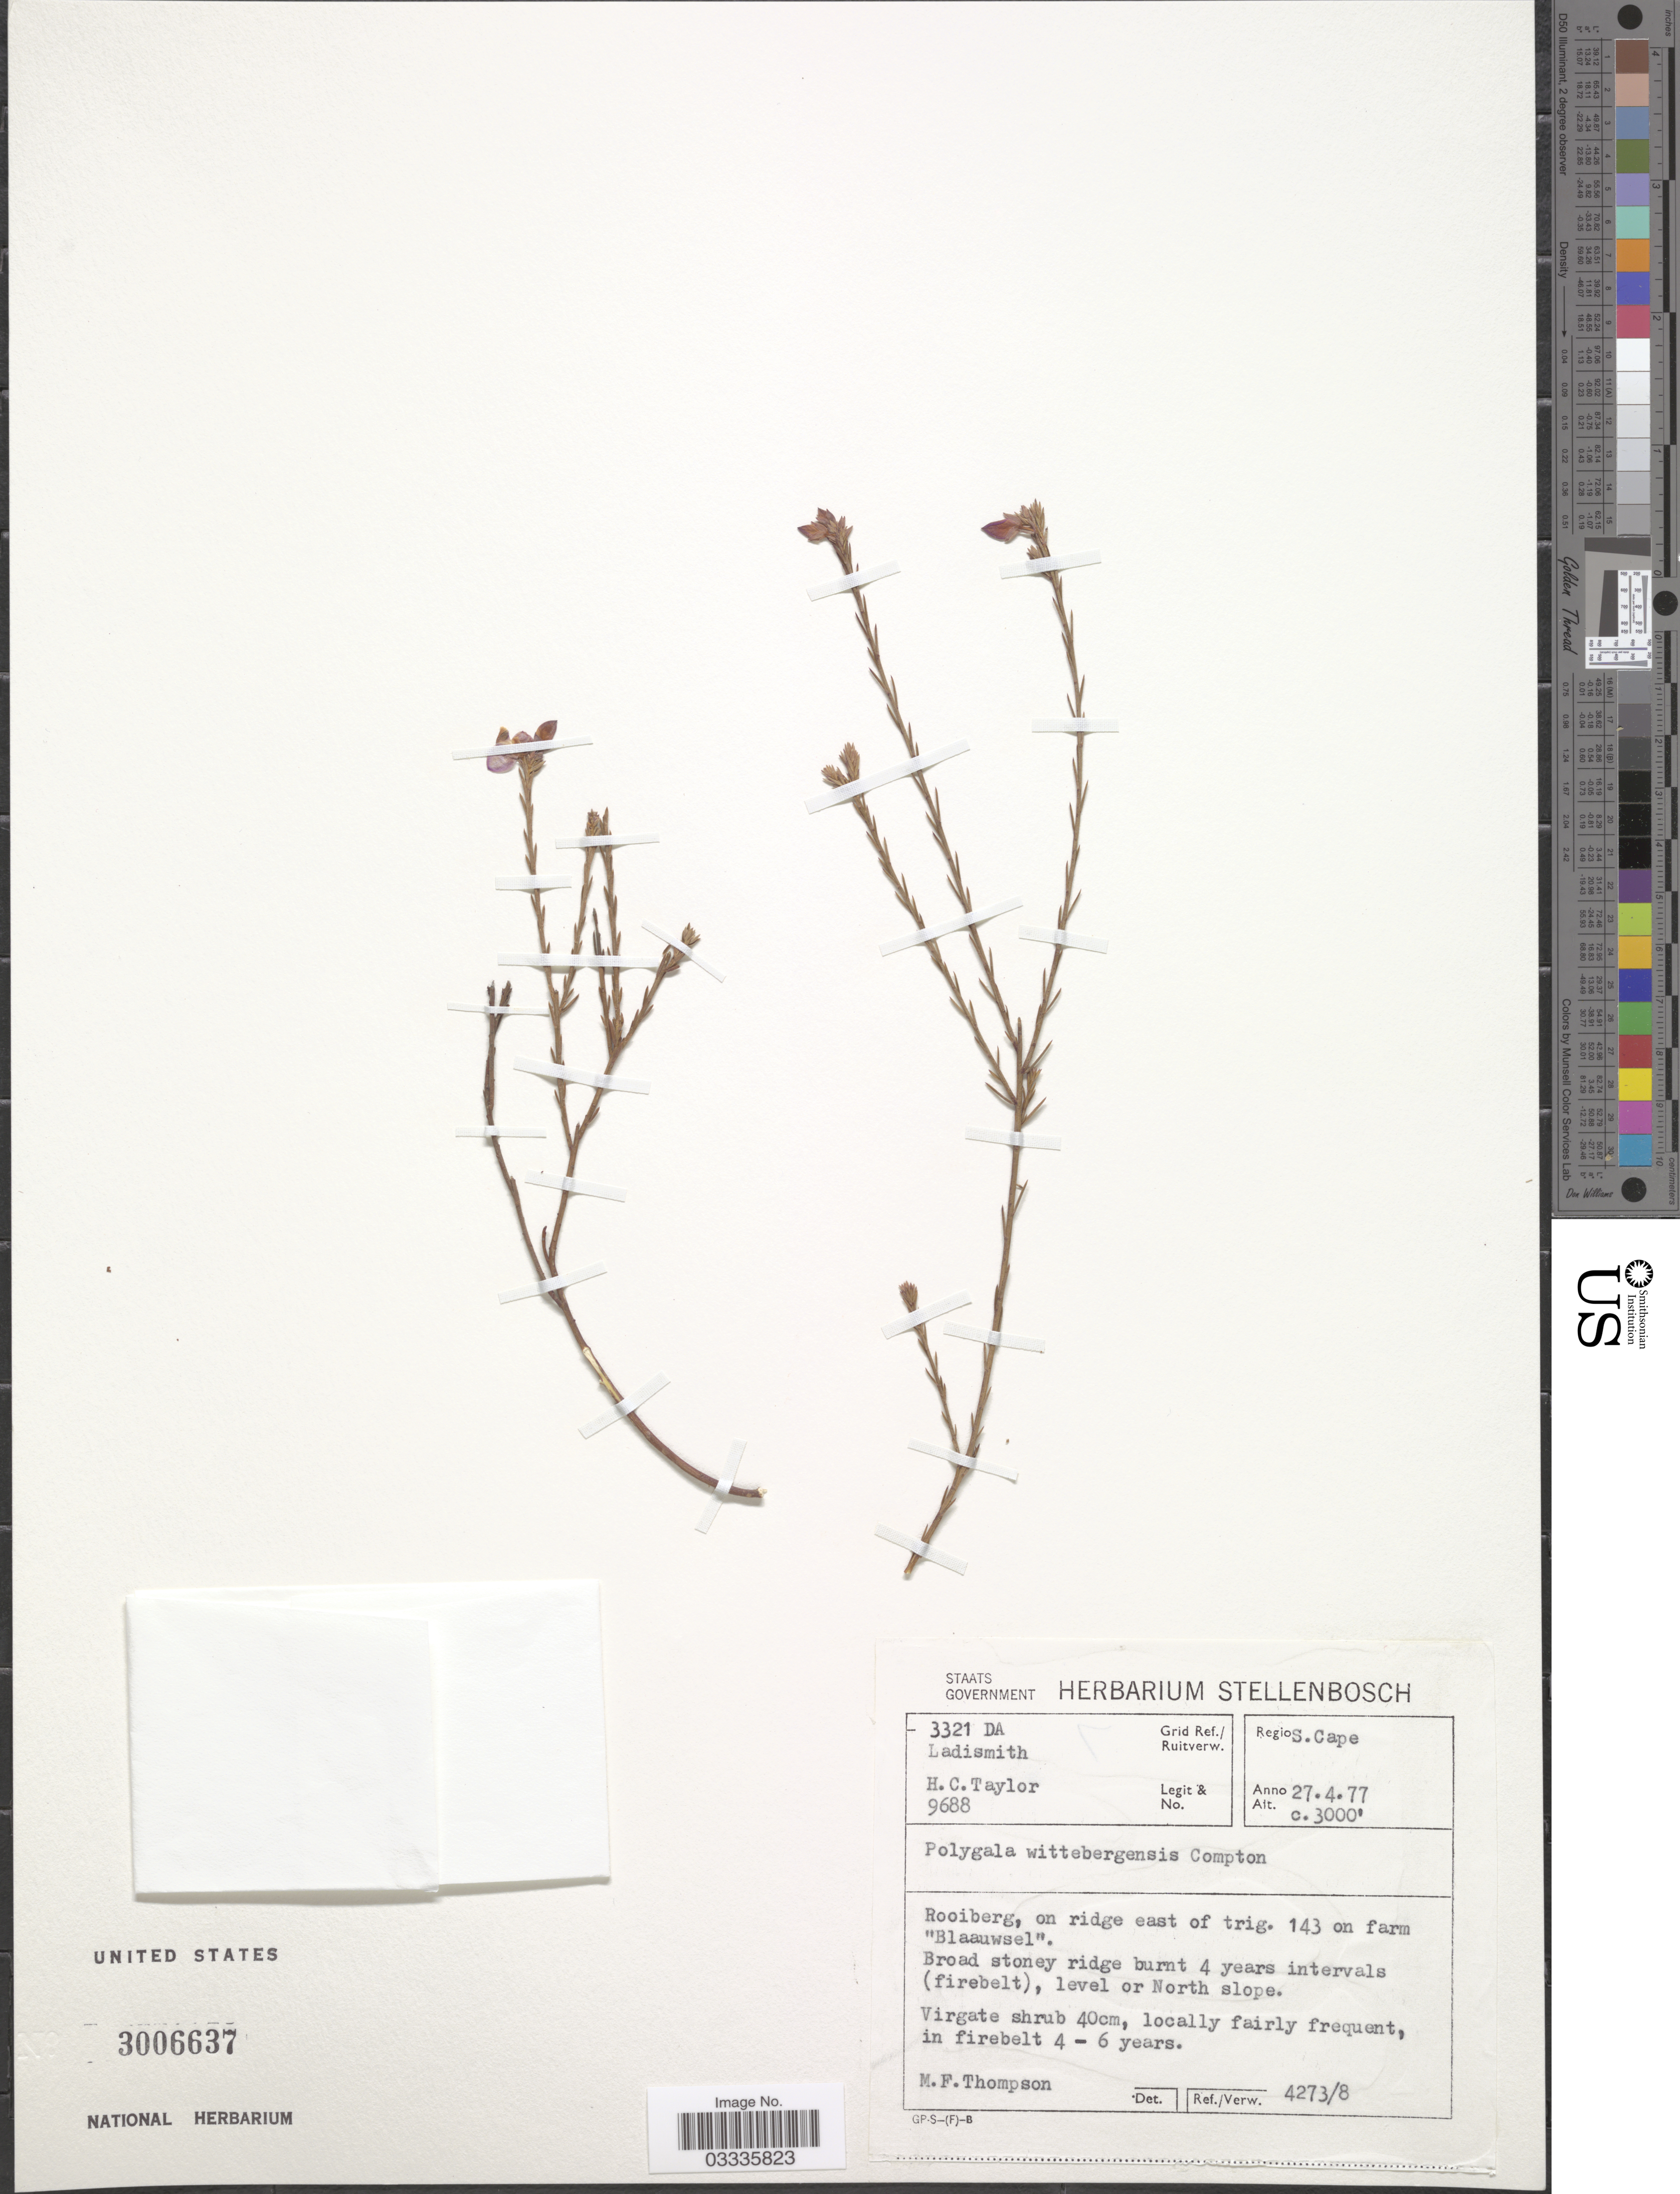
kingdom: Plantae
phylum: Tracheophyta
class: Magnoliopsida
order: Fabales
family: Polygalaceae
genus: Polygala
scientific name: Polygala wittebergensis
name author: Compton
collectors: H. Taylor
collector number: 9688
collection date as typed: Transcribed d/m/y: 27/4/77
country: South Africa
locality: Regio S. Cape. Grid Ref./ Ruitverw. 3321 DA Ladismith. Rooiberg, on ridge east of trig. 143 on farm "Blaauwsel".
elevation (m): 914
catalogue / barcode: US 3006637